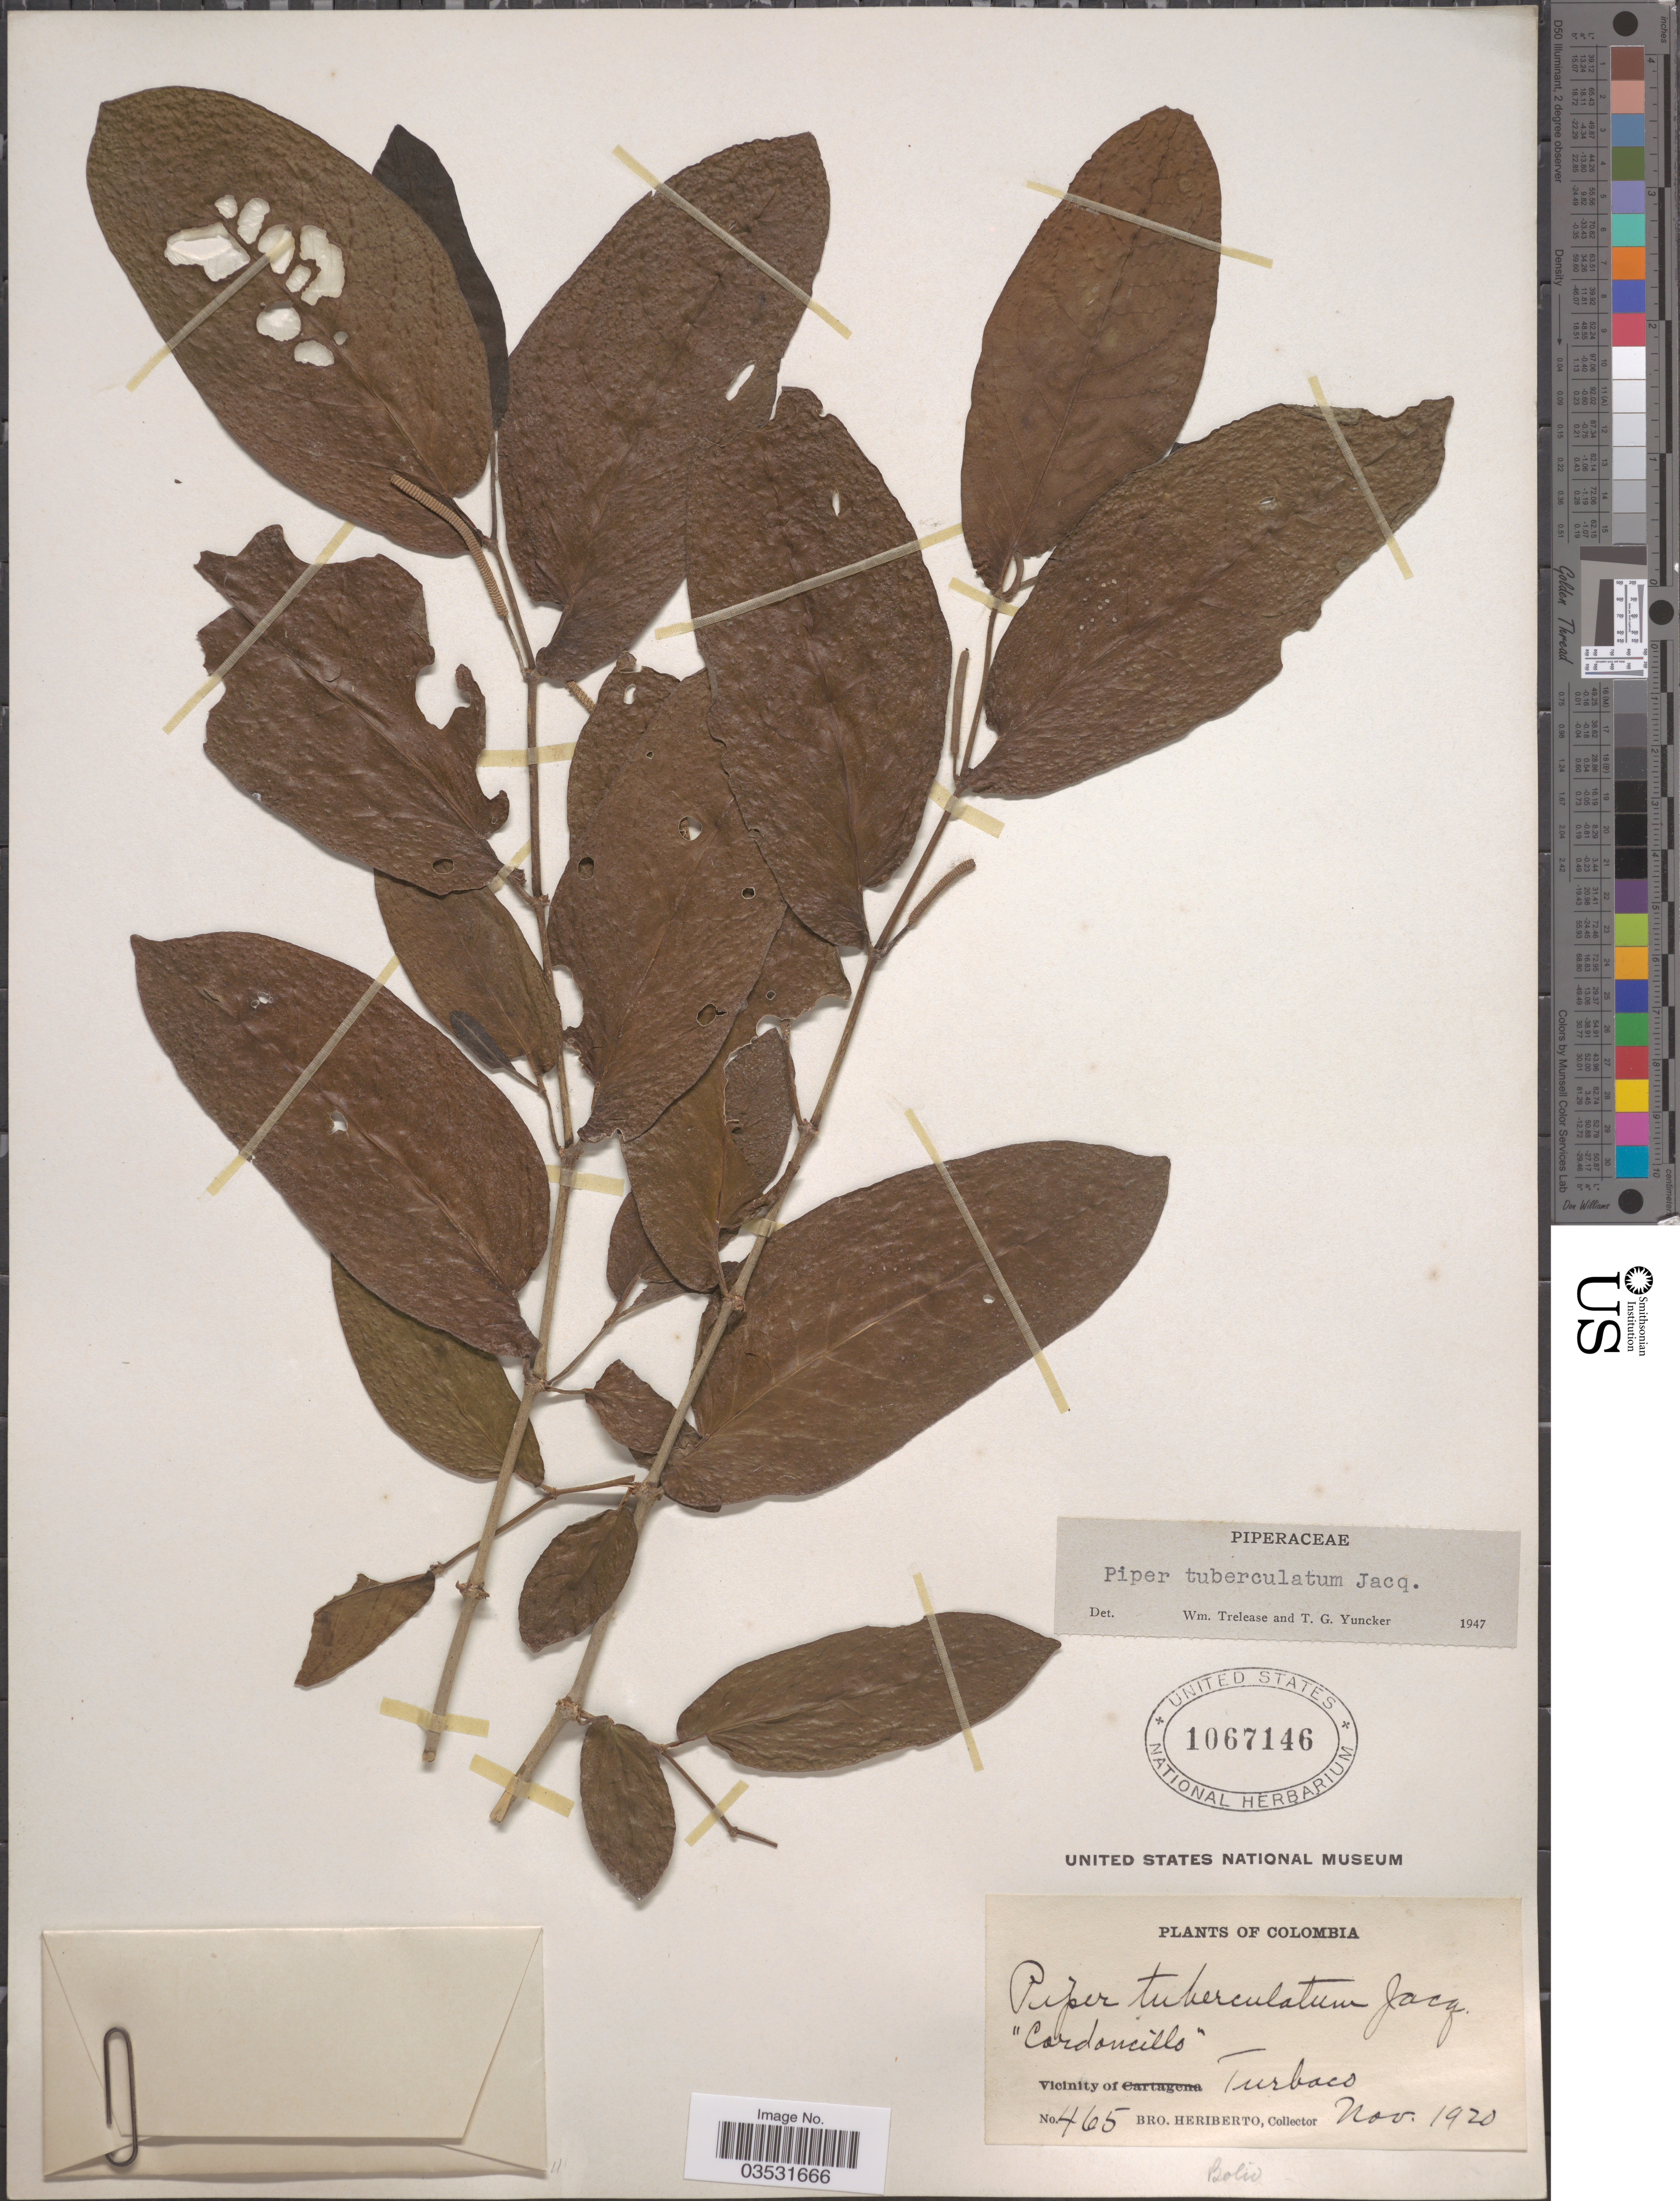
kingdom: Plantae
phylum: Tracheophyta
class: Magnoliopsida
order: Piperales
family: Piperaceae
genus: Piper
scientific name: Piper tuberculatum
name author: Jacq.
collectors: B. Heriberto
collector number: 465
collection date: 1920-11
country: Colombia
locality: Vicinity of Turbaco.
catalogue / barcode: US 1067146